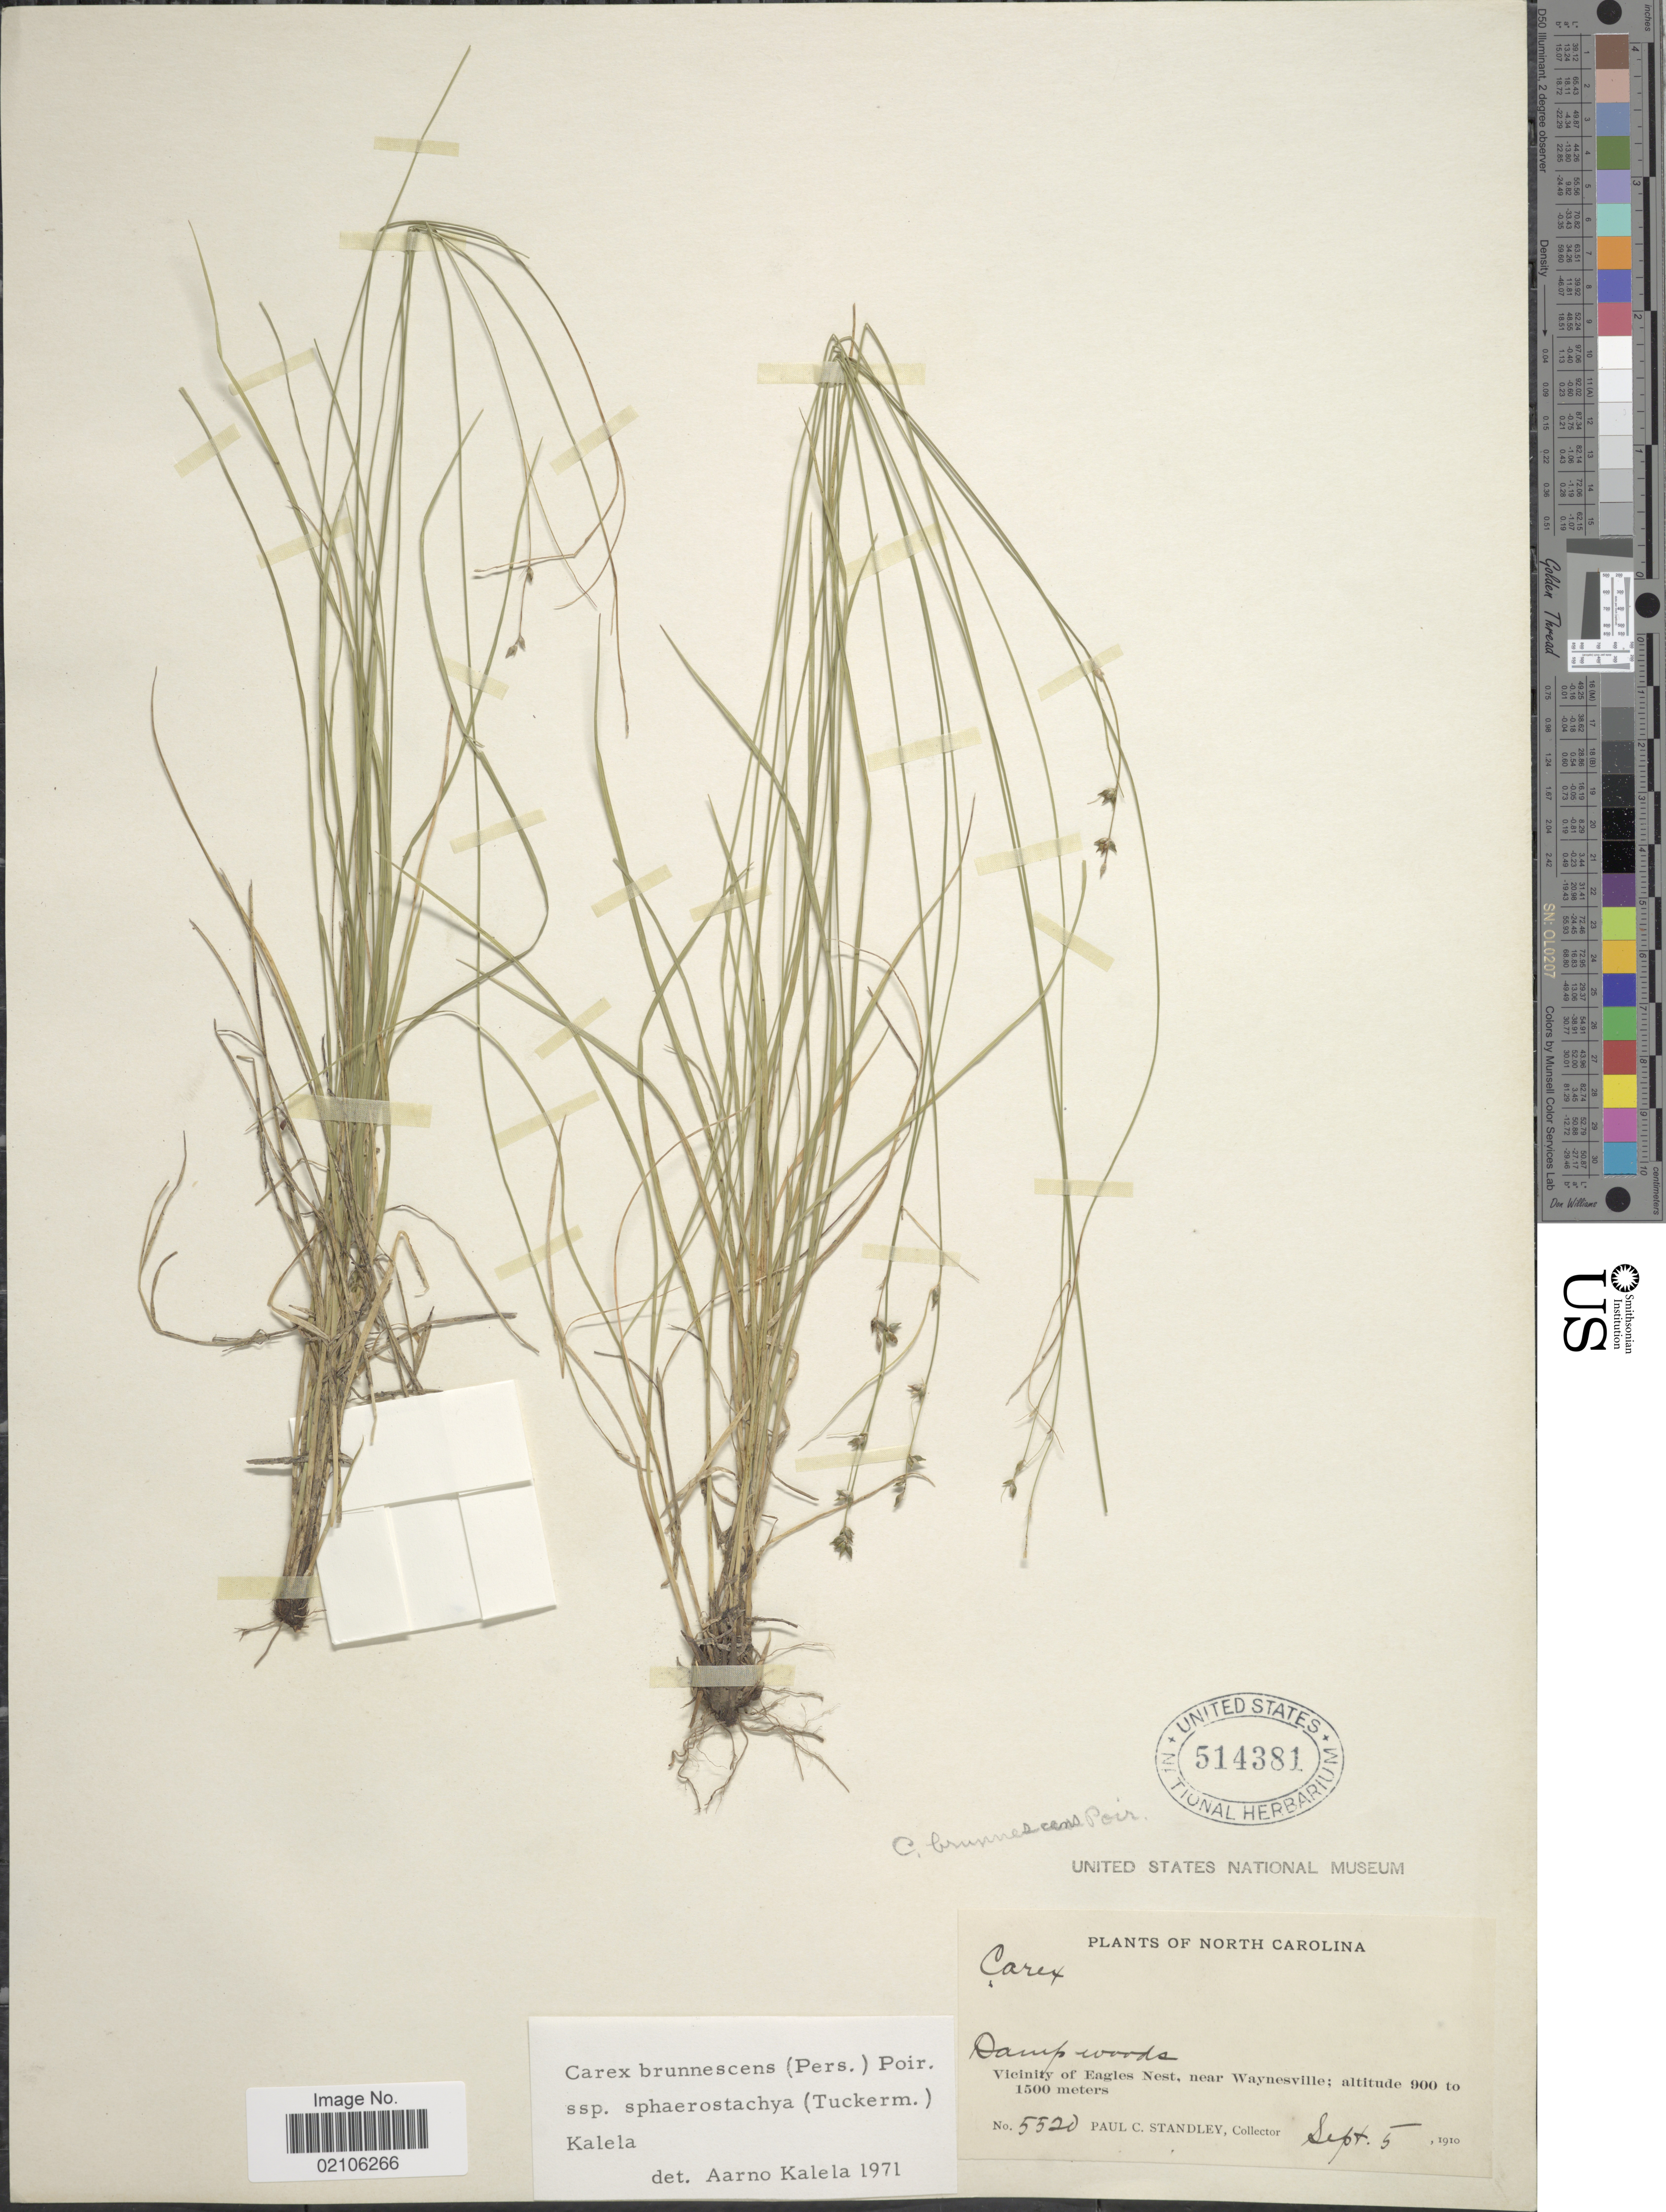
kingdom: Plantae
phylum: Tracheophyta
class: Liliopsida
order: Poales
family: Cyperaceae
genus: Carex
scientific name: Carex brunnescens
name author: (Pers.) Poir.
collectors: P. C. Standley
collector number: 5520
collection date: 1910-09-05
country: United States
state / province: North Carolina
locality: Damp woods, vicinity of Eagles Nest, near Waynesville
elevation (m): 900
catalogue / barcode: US 514381